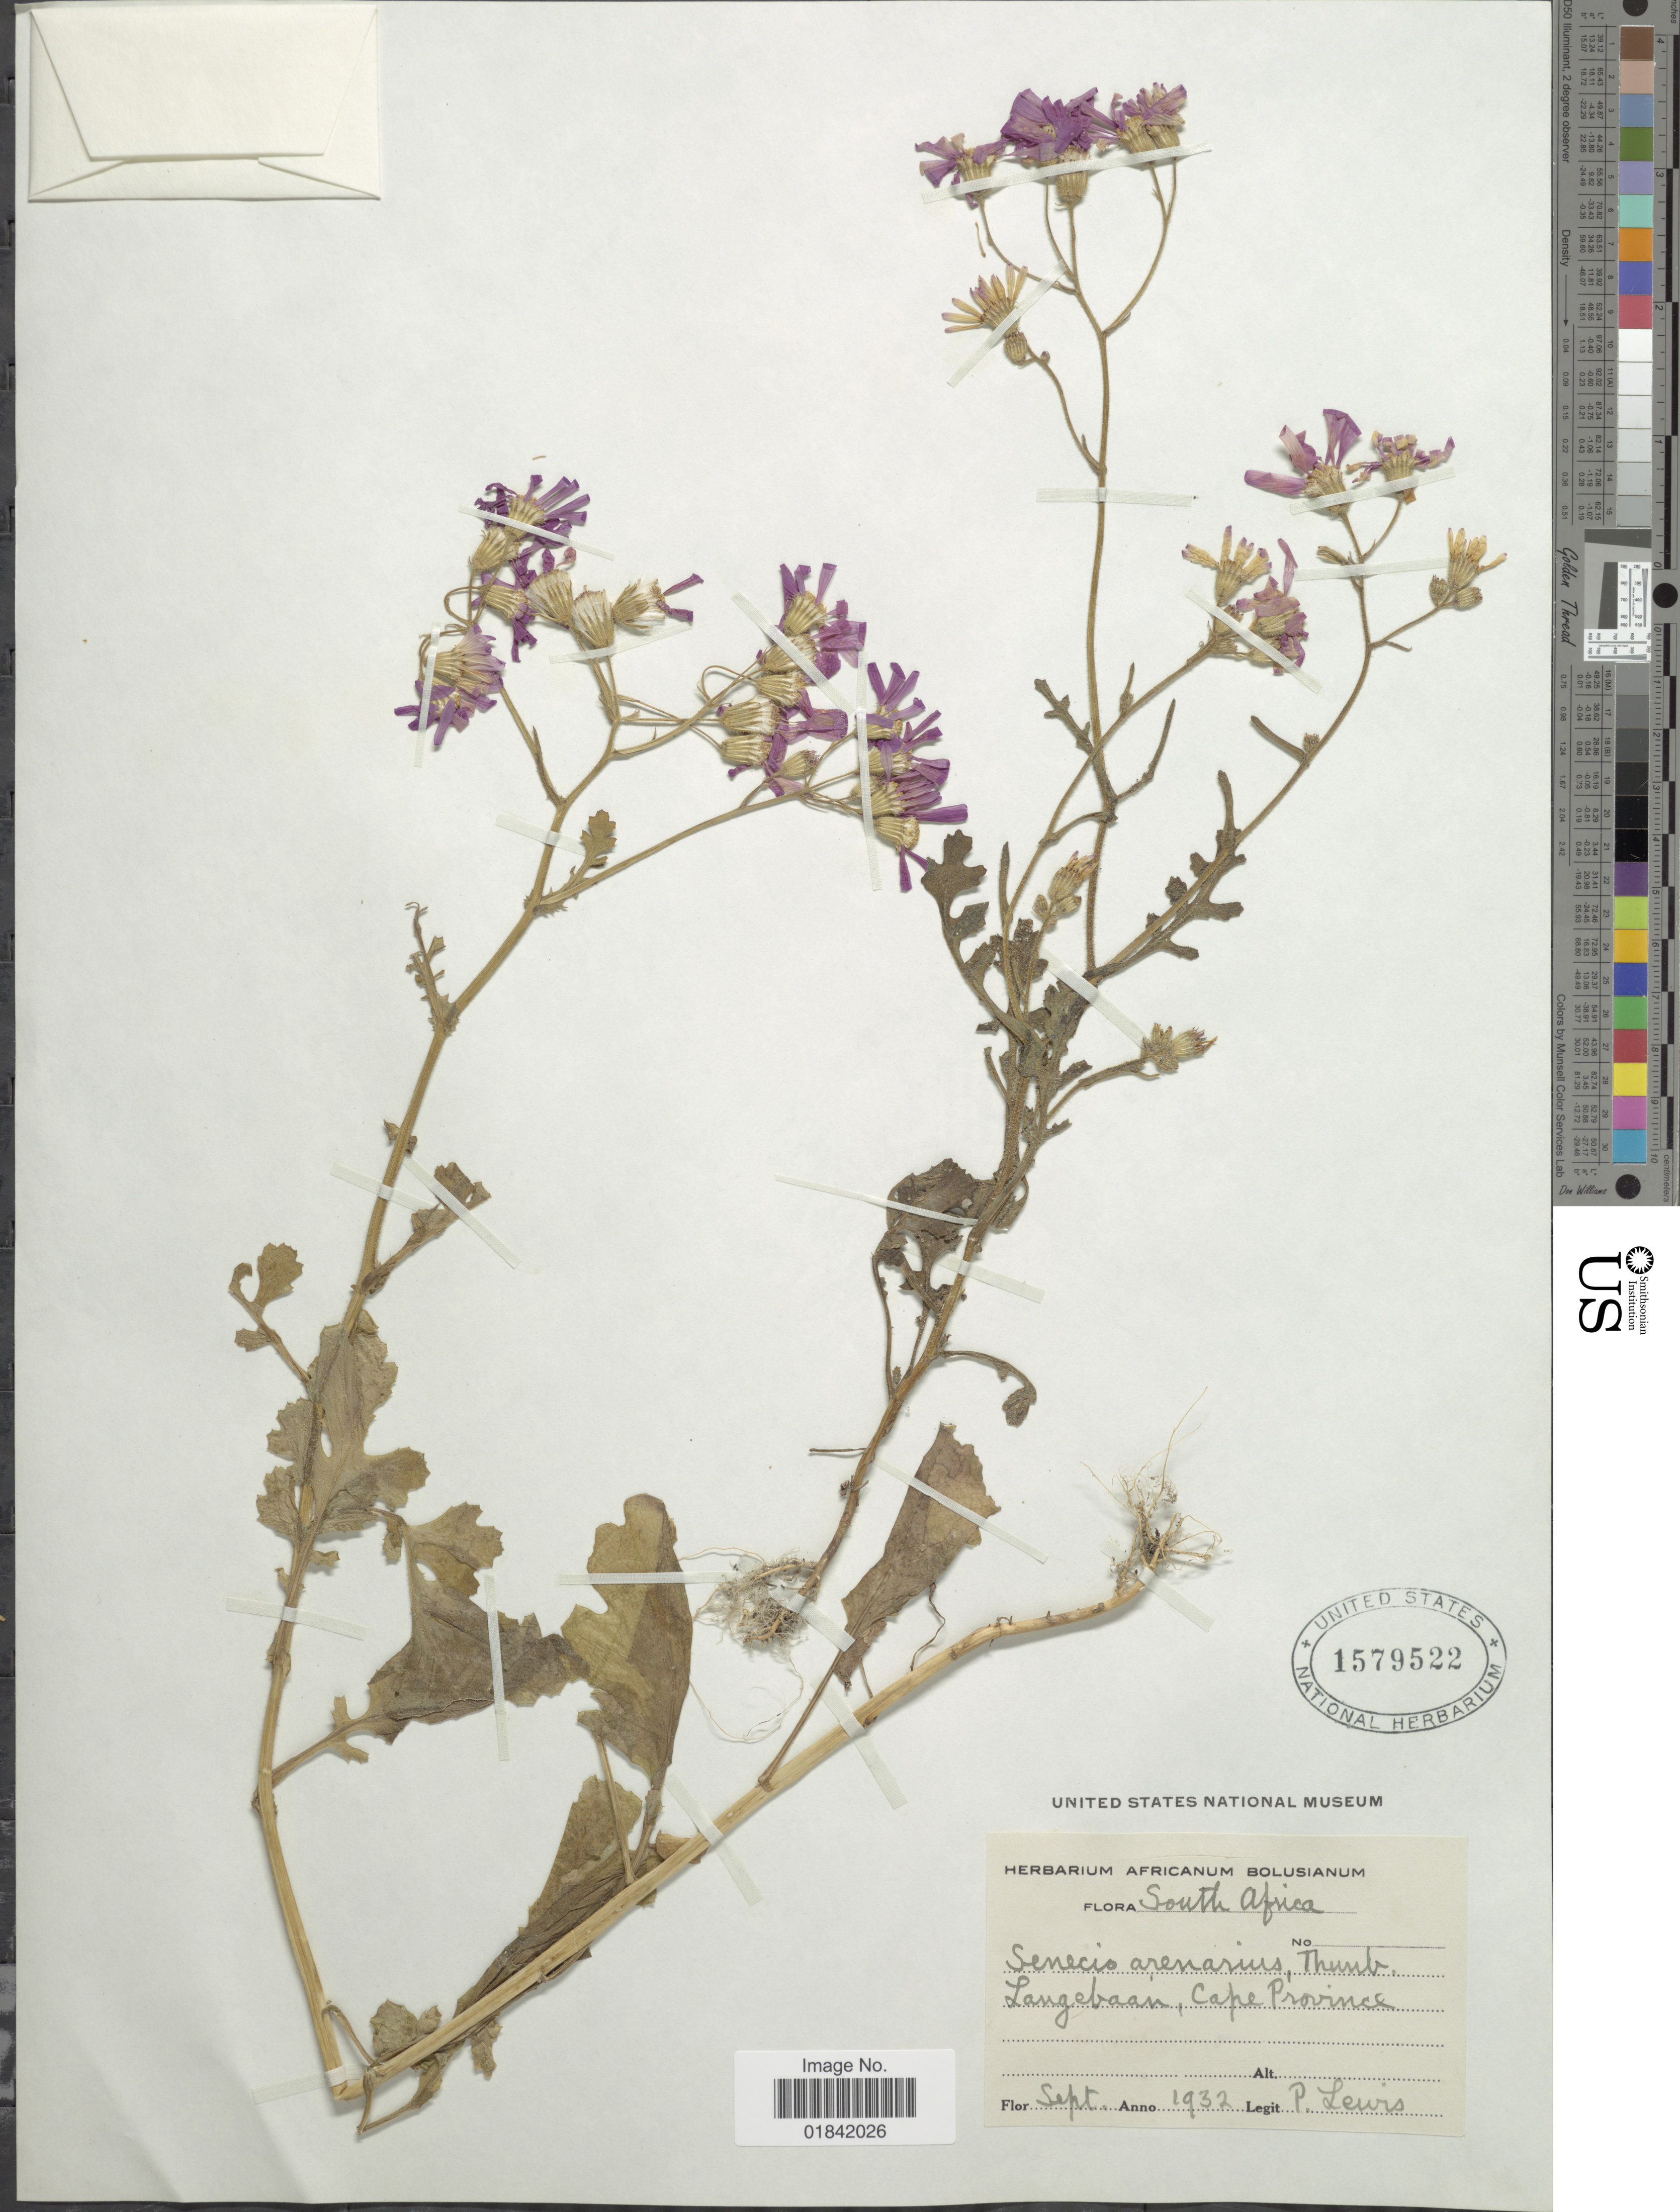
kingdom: Plantae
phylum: Tracheophyta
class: Magnoliopsida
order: Asterales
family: Asteraceae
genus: Senecio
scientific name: Senecio arenarius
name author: Thunb.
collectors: P. Lewis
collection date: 1932-09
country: South Africa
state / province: Western Cape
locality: Langebaan, Cape Province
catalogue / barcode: US 1579522